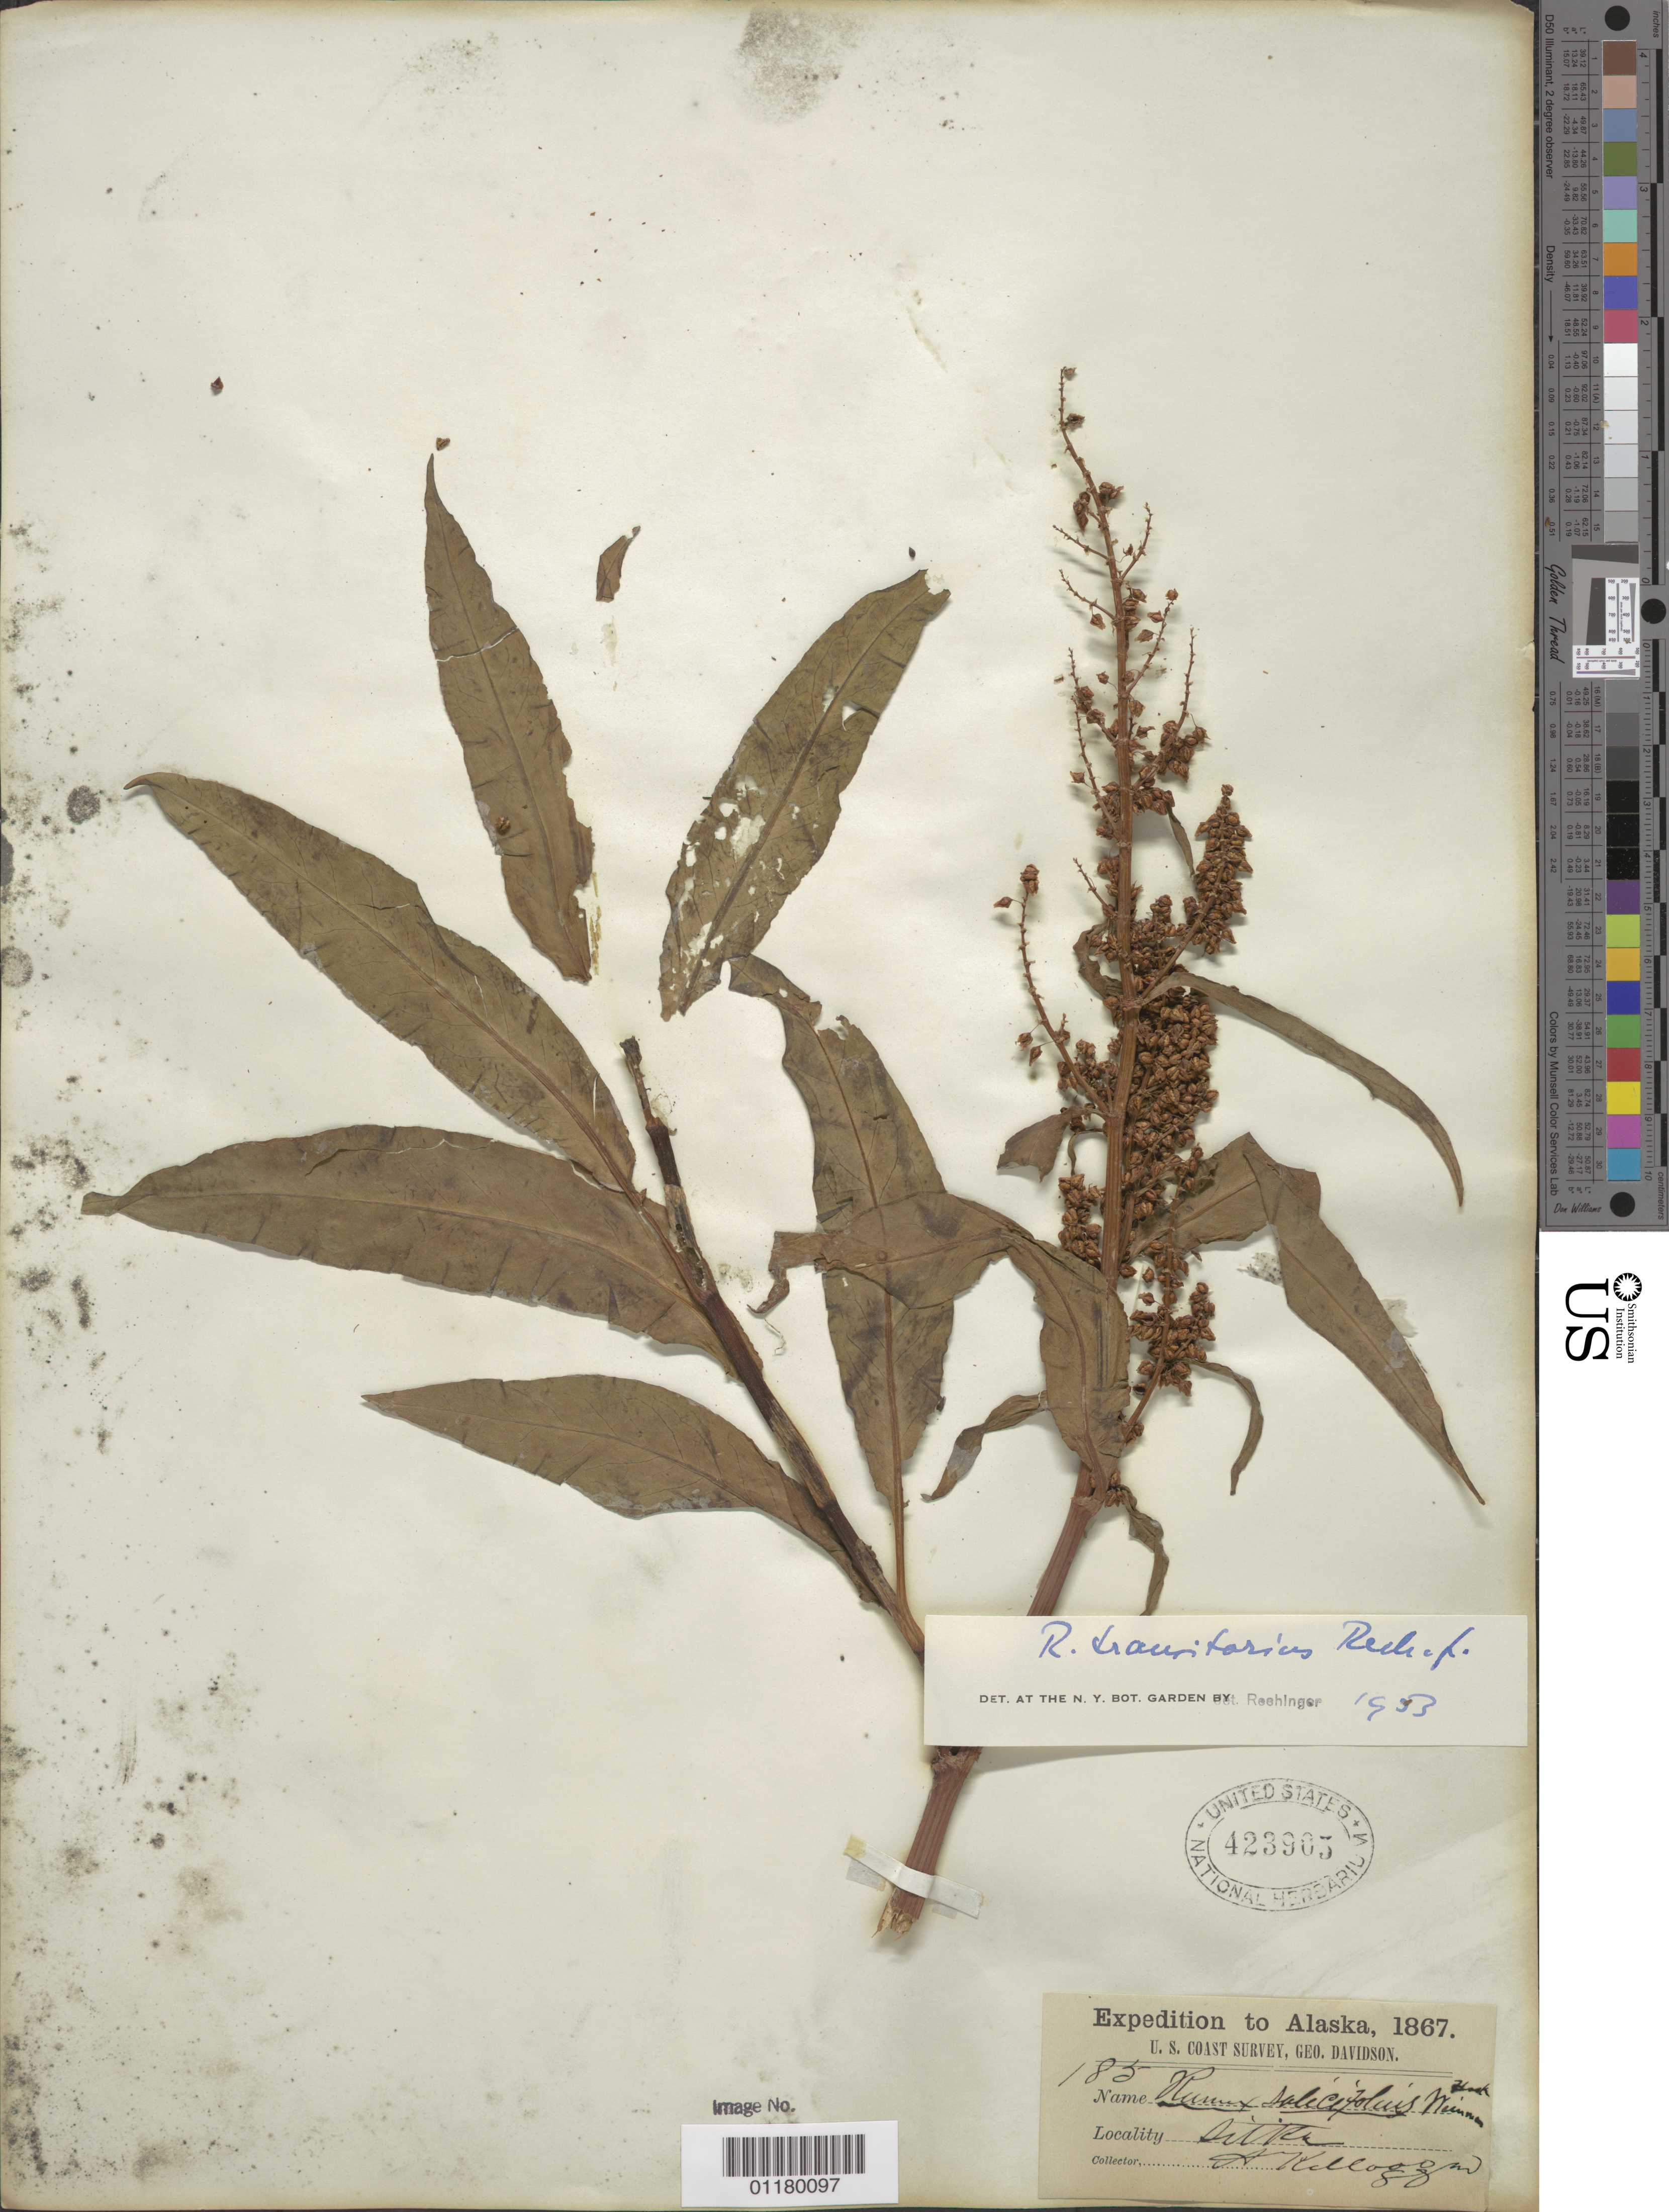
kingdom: Plantae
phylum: Tracheophyta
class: Magnoliopsida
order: Caryophyllales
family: Polygonaceae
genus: Rumex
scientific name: Rumex transitorius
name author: Rech. f.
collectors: A. Kellogg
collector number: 185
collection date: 1867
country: United States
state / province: Alaska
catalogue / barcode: US 423903